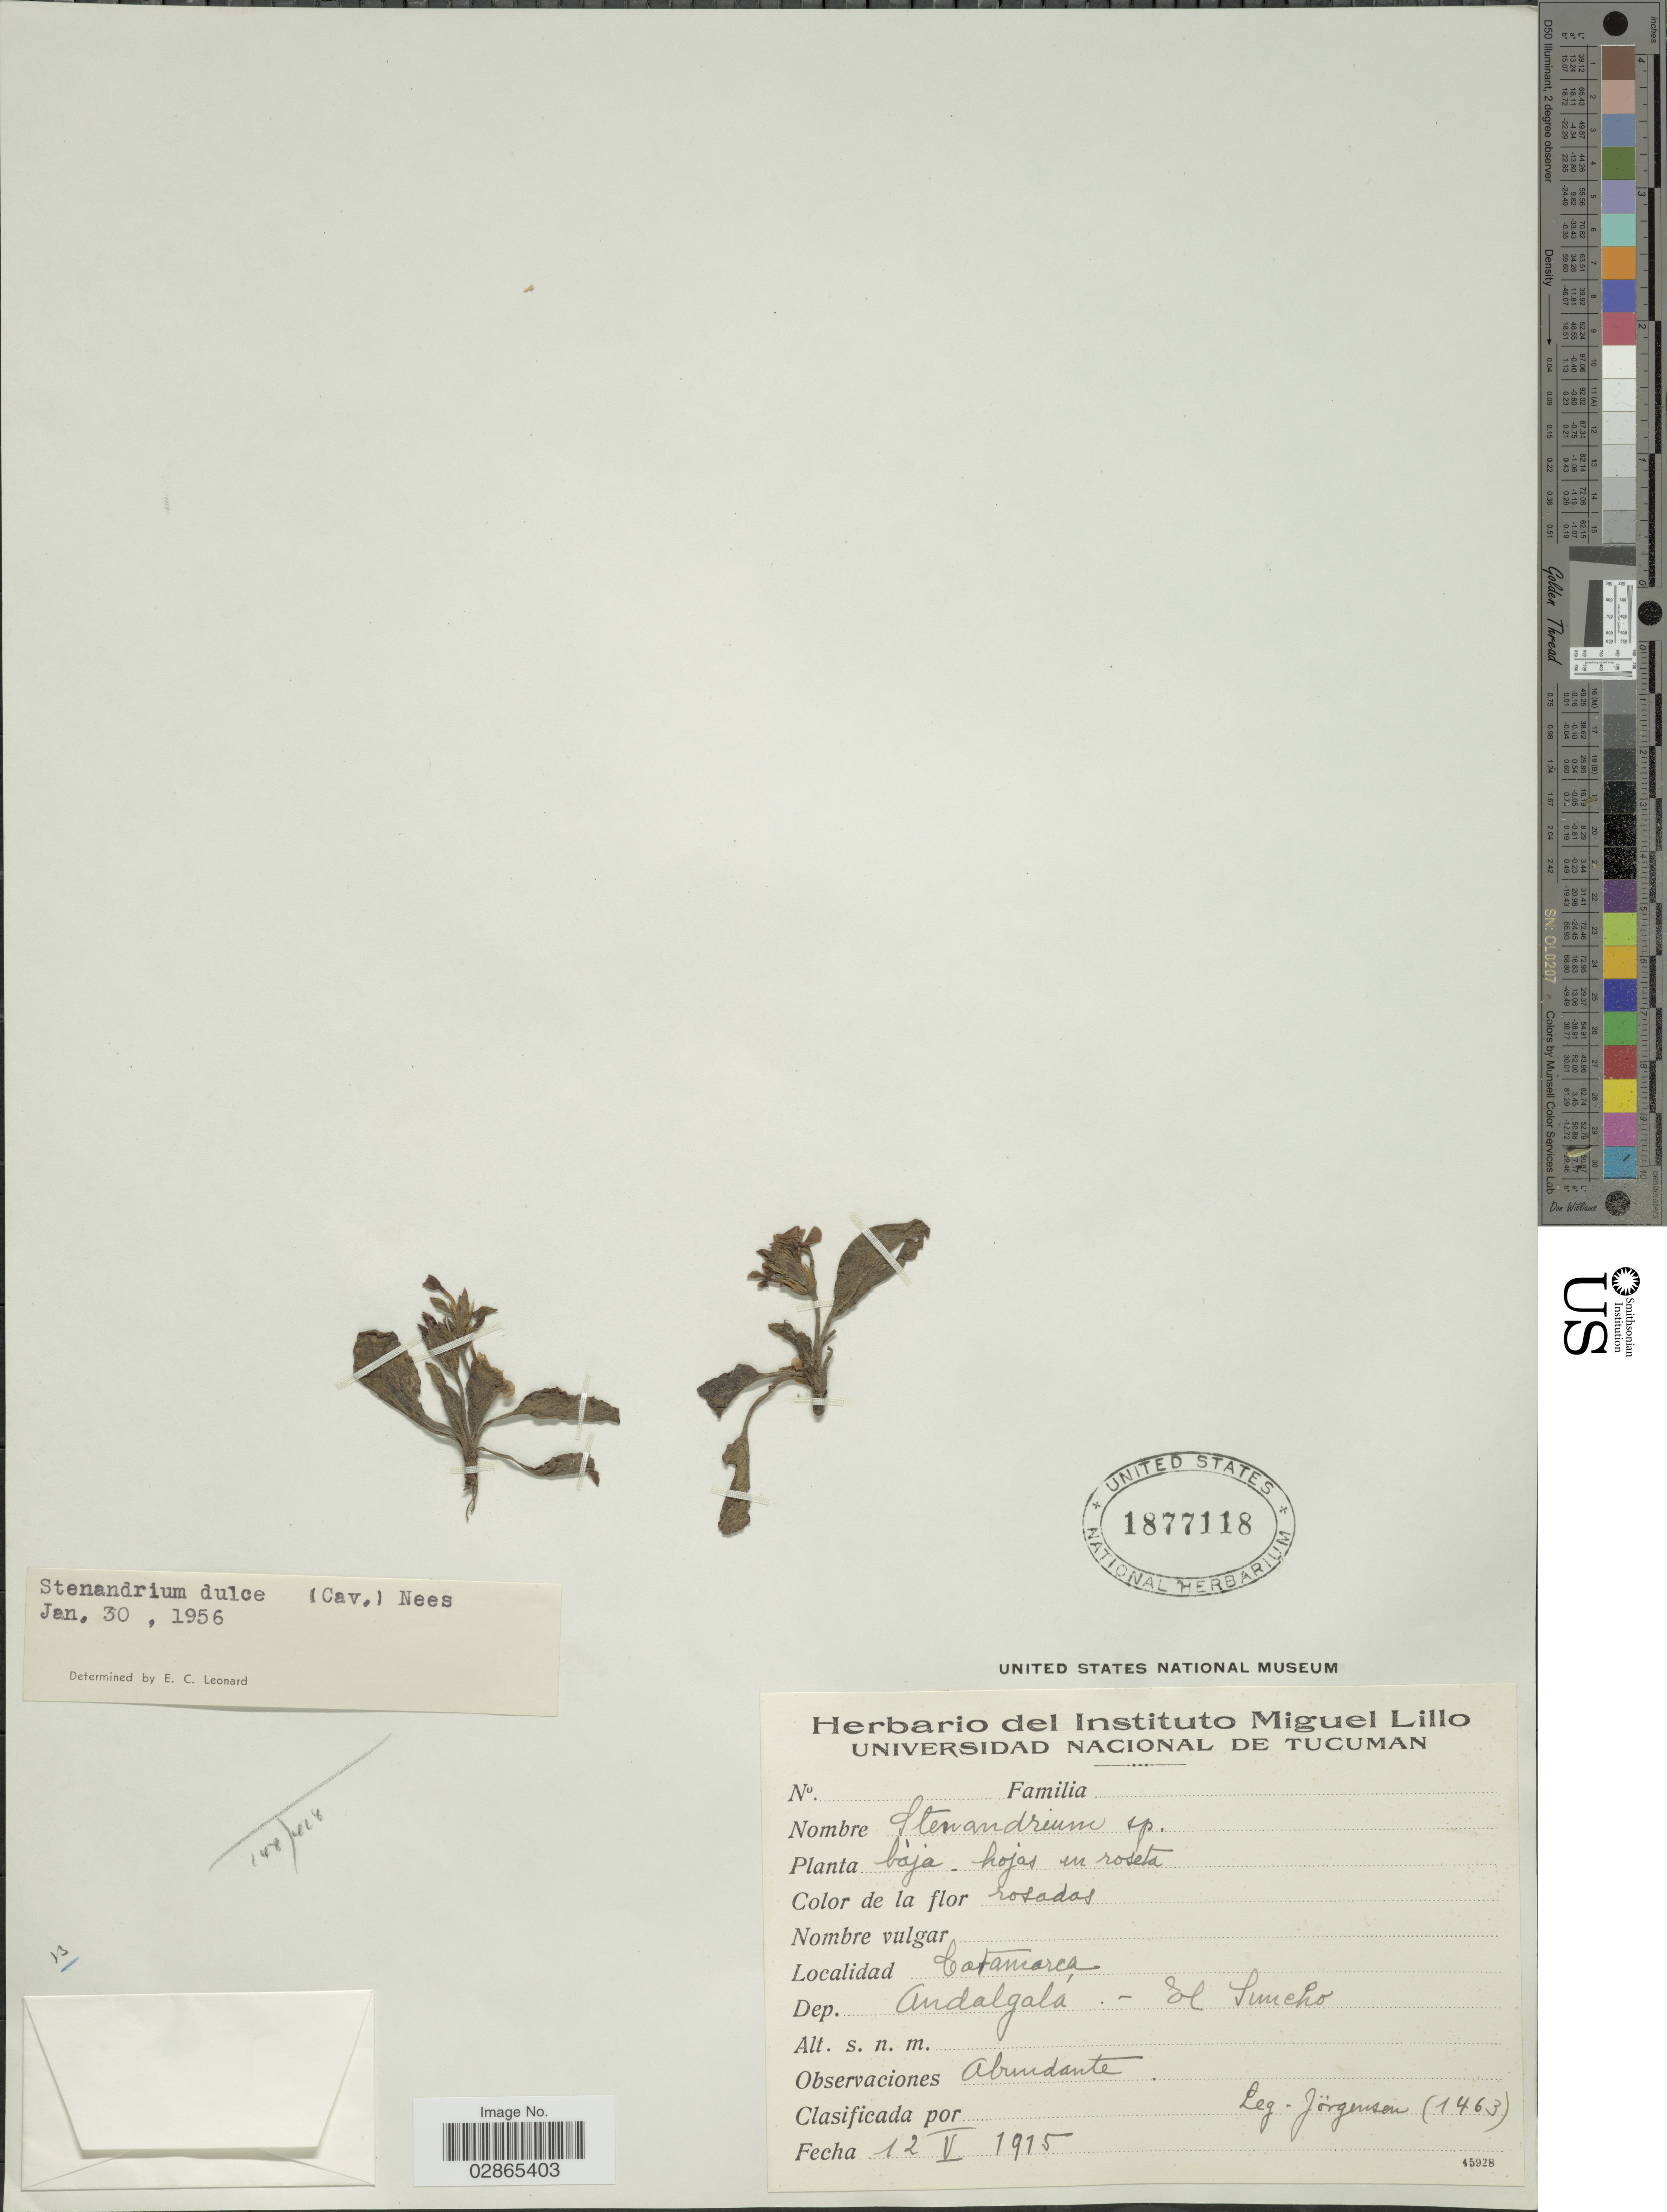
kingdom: Plantae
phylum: Tracheophyta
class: Magnoliopsida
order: Lamiales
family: Acanthaceae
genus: Stenandrium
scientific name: Stenandrium neesianum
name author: Lindau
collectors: Jorgensen, --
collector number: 1463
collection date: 1915-05-12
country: Argentina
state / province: Catamarca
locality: Dep. Andalgalá - El Suncho.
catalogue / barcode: US 1877118